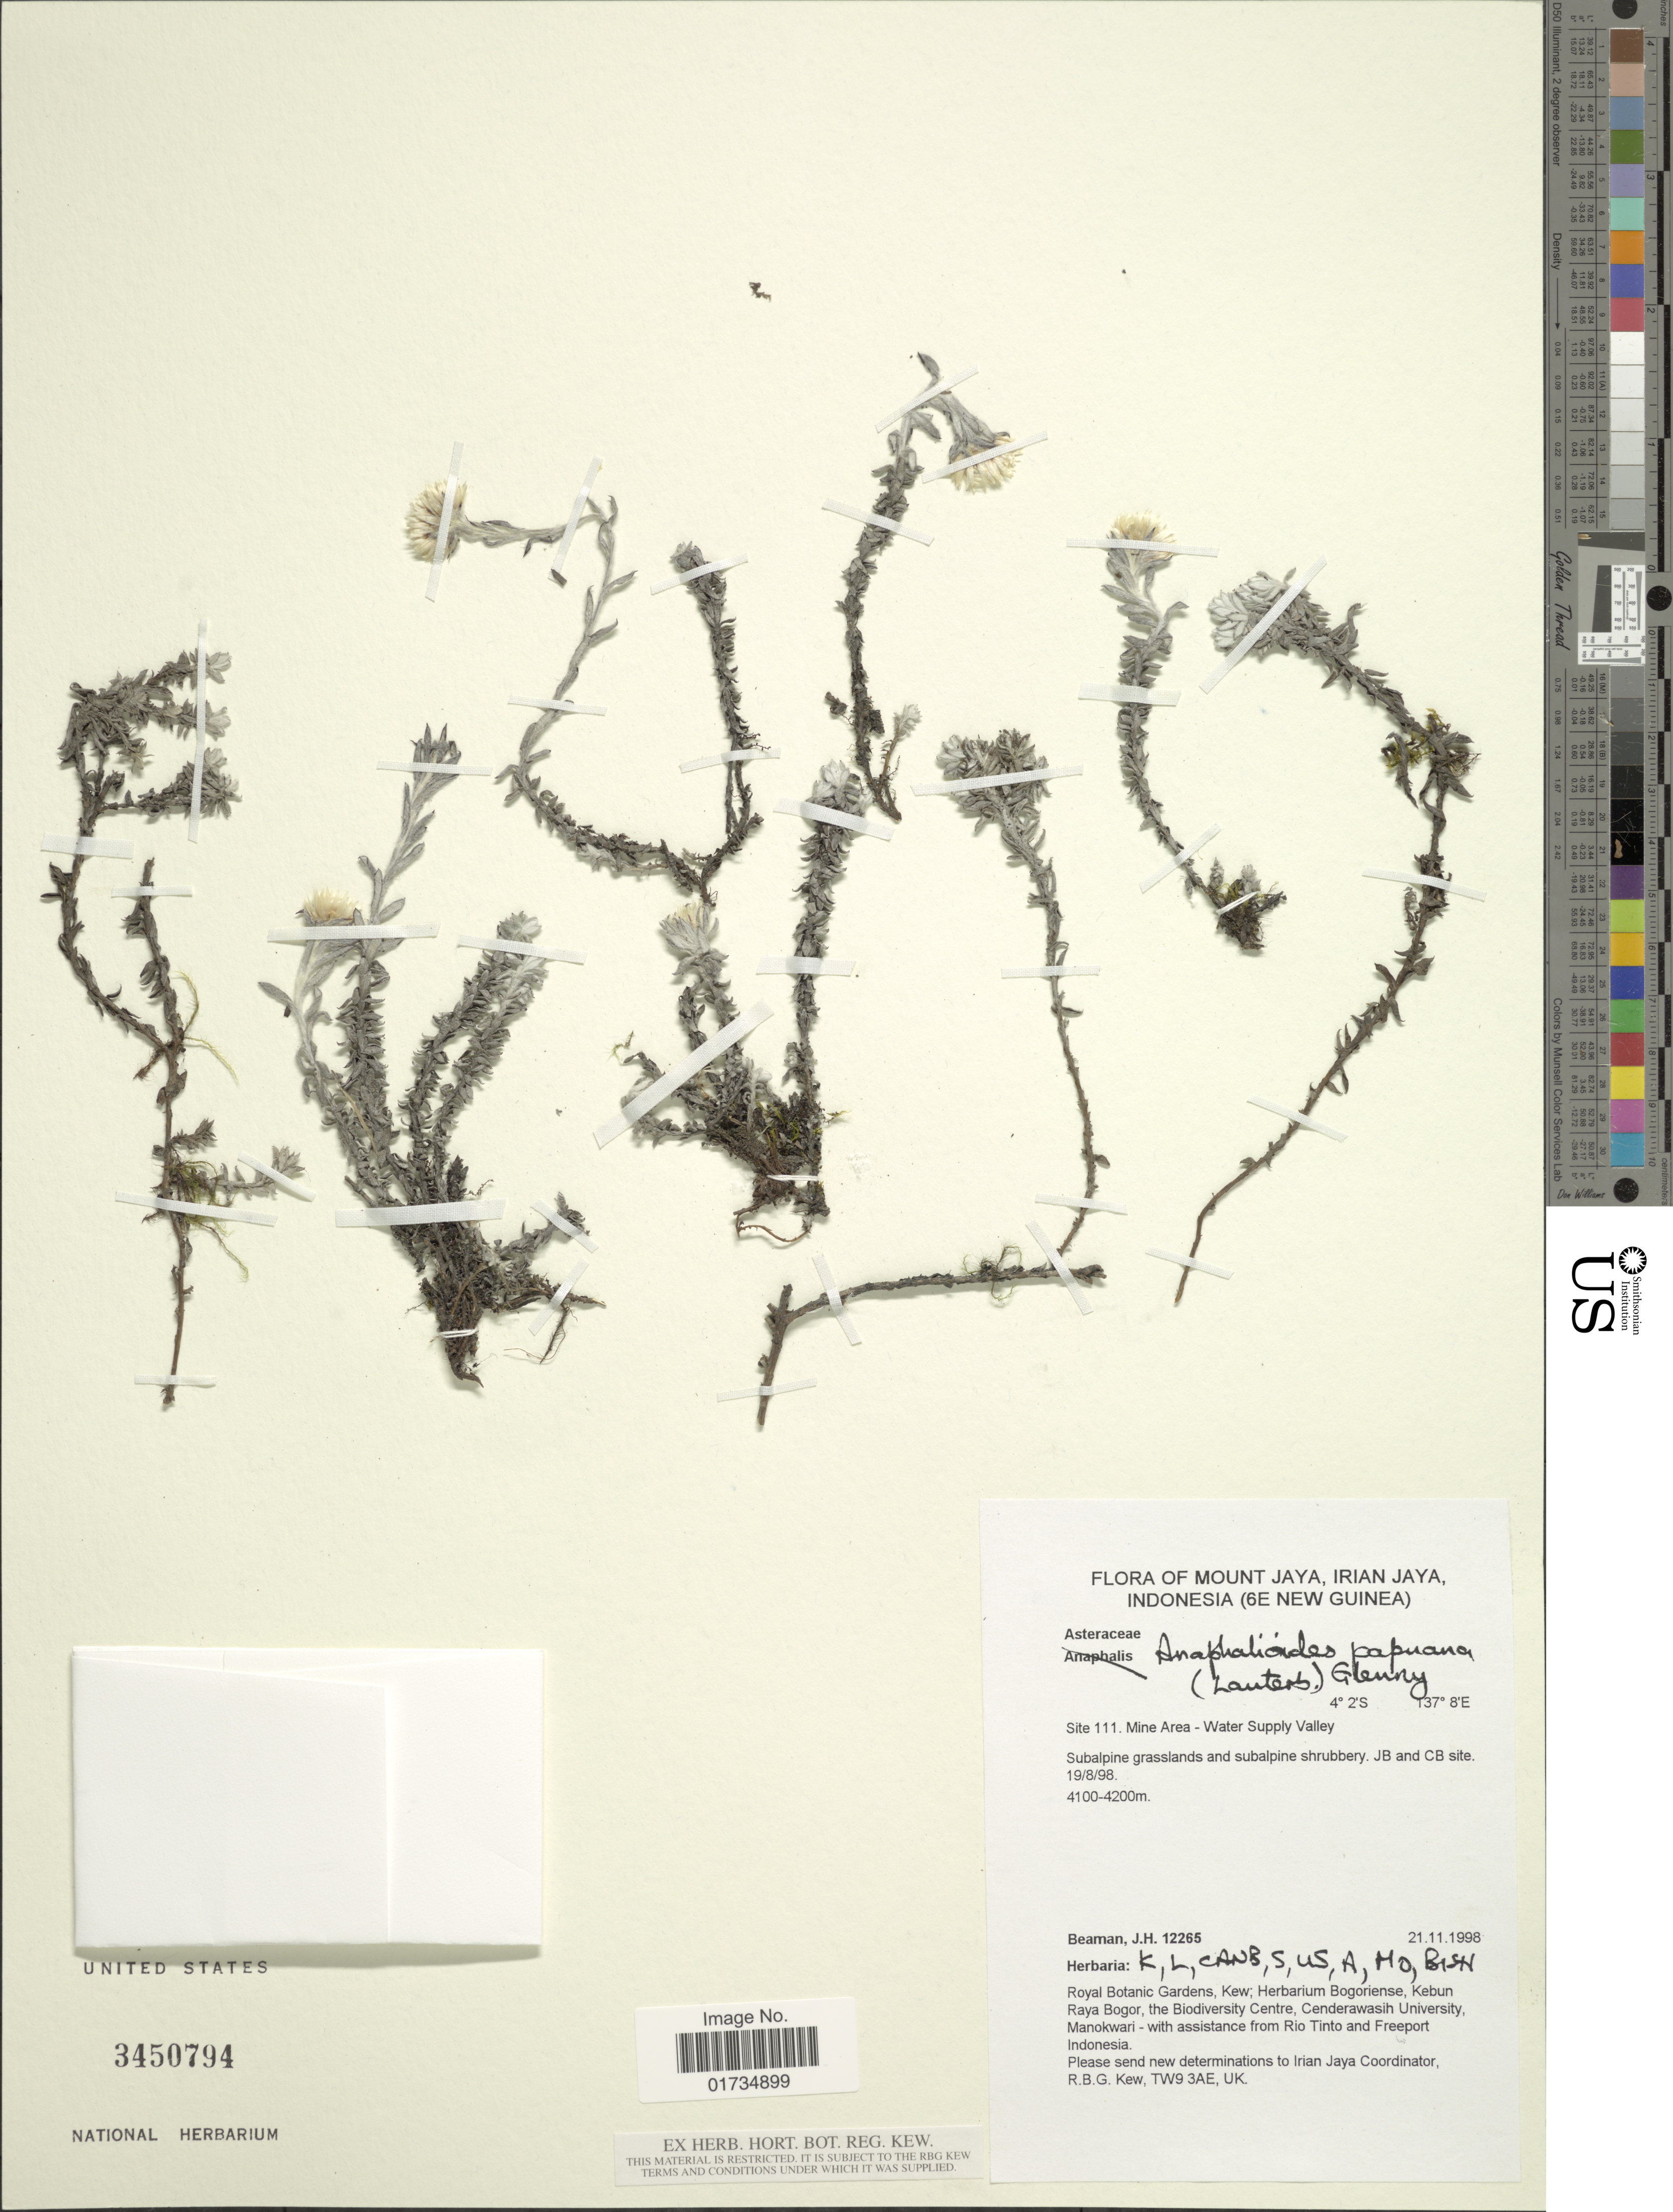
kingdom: Plantae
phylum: Tracheophyta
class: Magnoliopsida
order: Asterales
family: Asteraceae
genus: Anaphalis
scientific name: Anaphalis papuana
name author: (Lauterb.) J. Kost.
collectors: J. H. Beaman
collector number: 12265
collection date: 1998-11-21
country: Indonesia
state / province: Papua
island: New Guinea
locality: Mount Jaya, Papua, Indonesia (6e New Guinea). Site 111. Mine Area-Water Supply Valley. Subalpine grasslands and subalpine shrubbery JB and CB site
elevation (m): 4100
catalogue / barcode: US 3450794